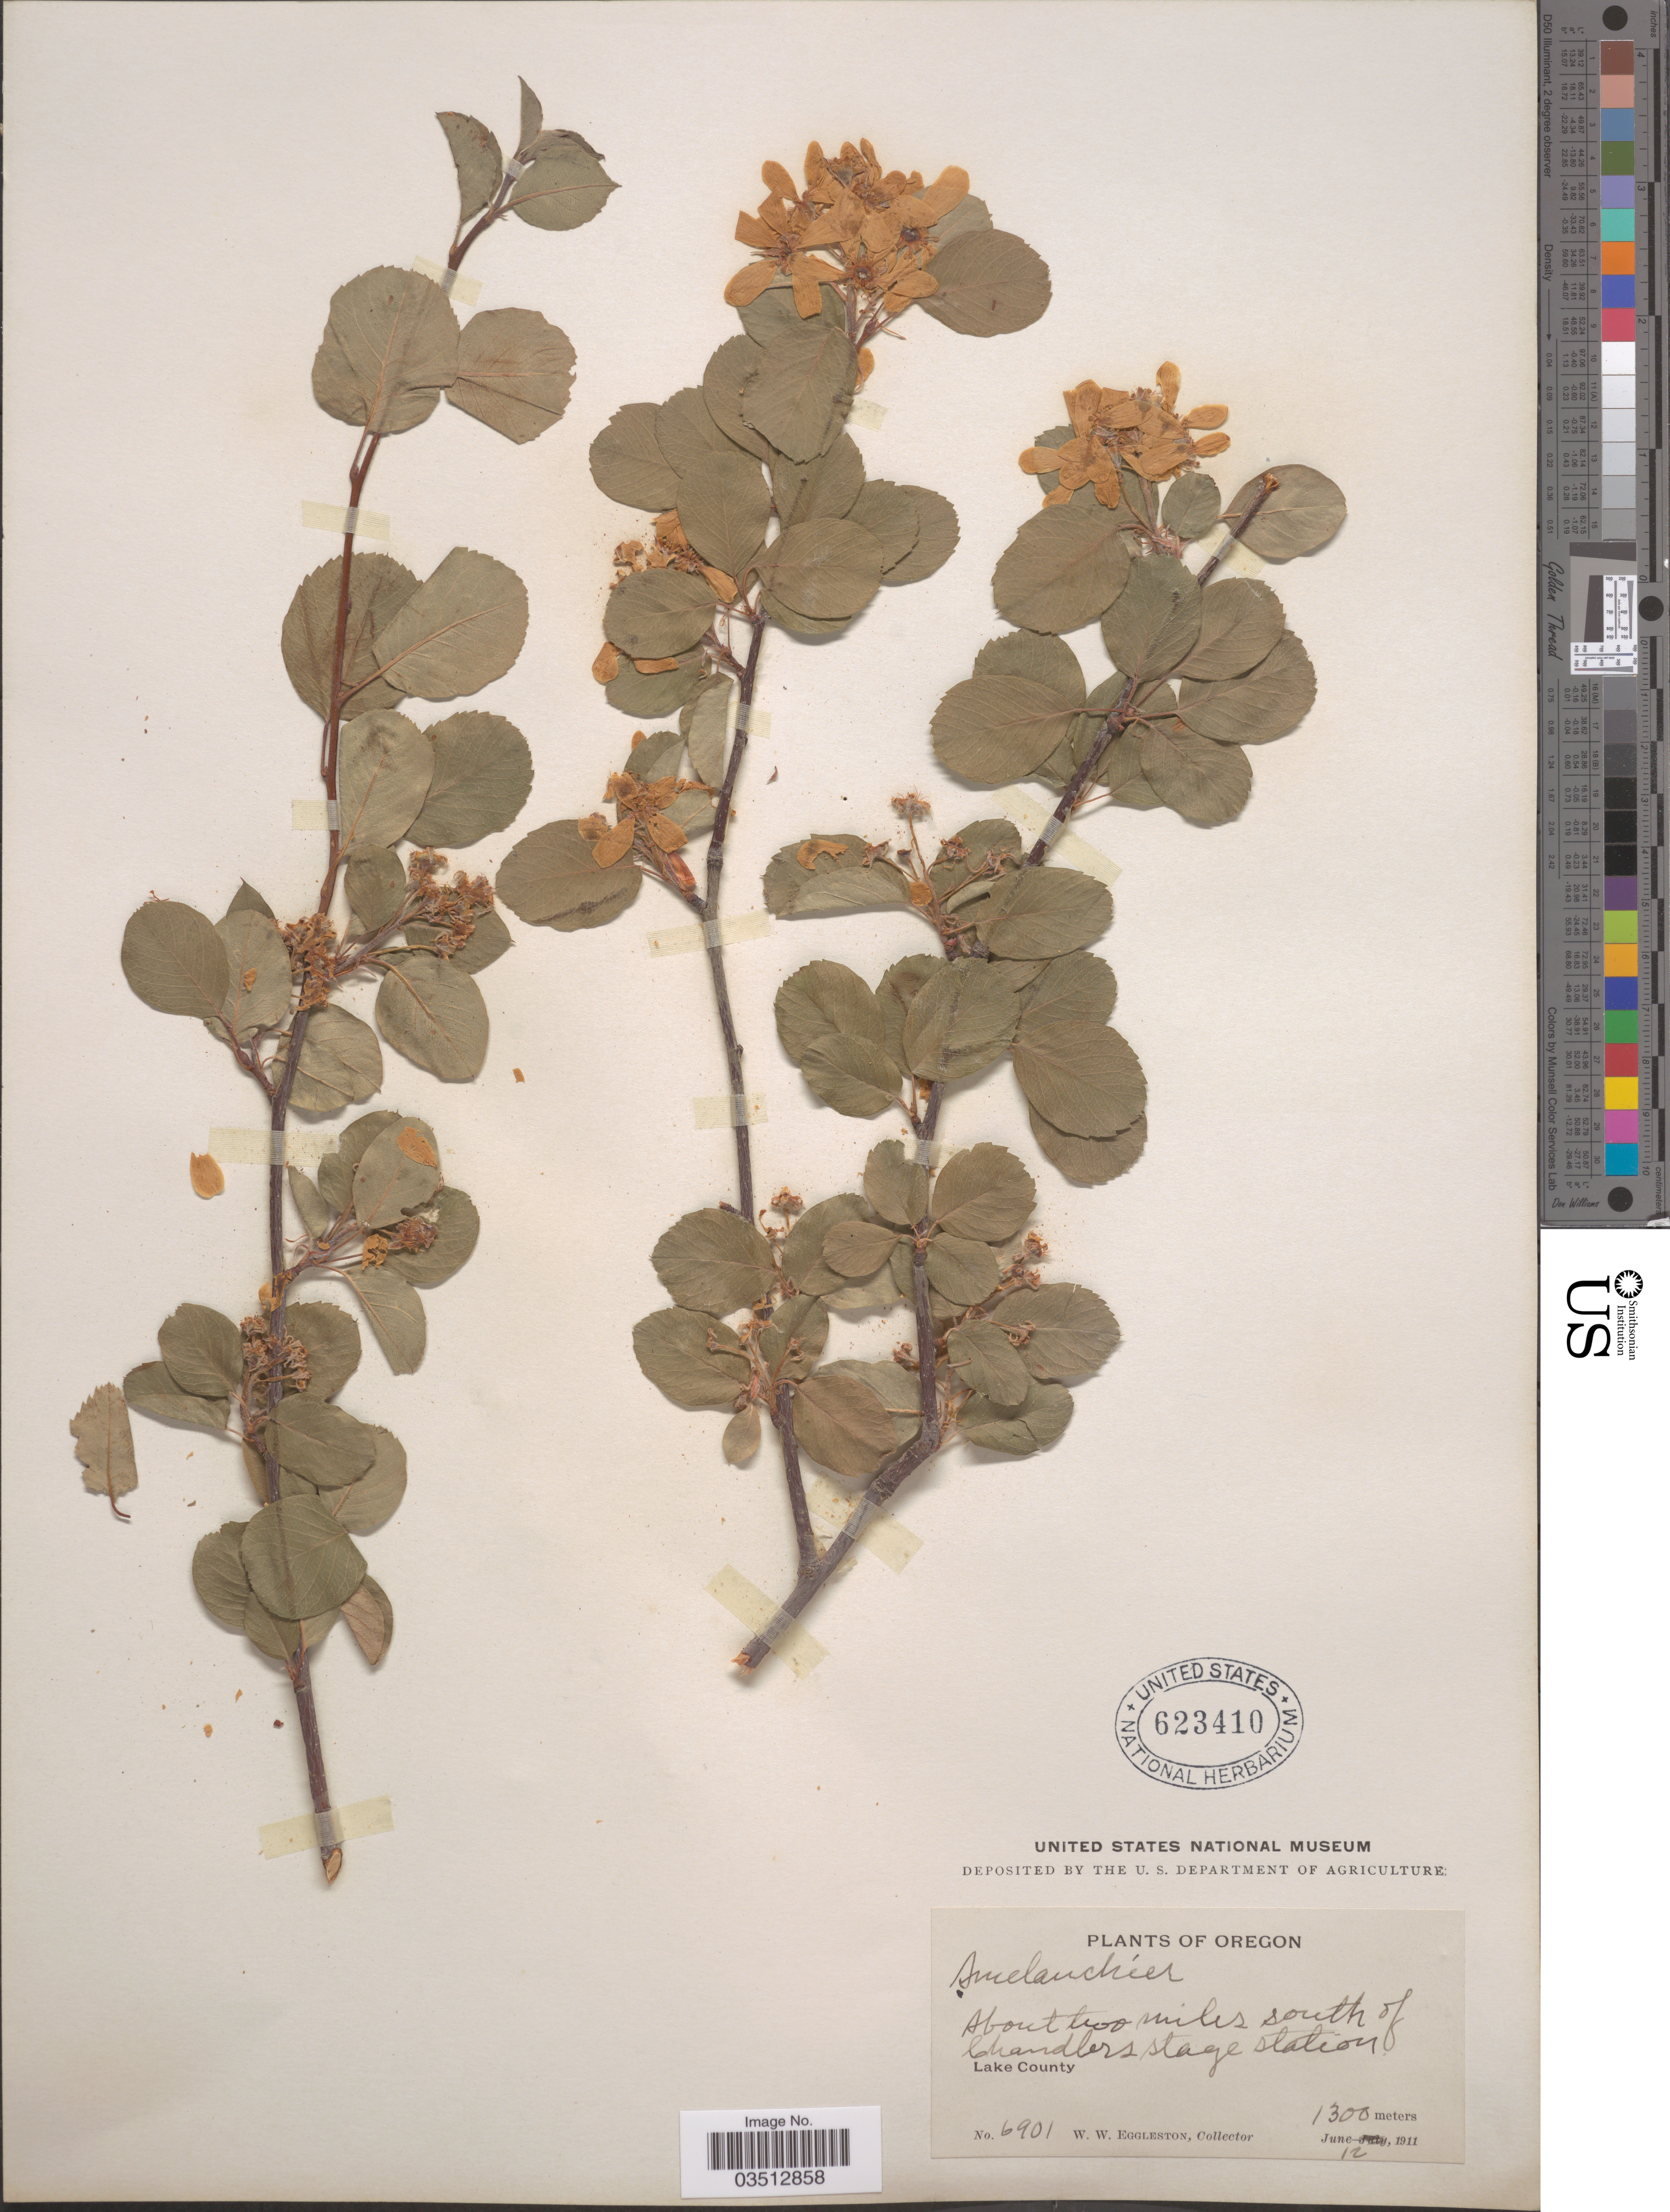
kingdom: Plantae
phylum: Tracheophyta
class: Magnoliopsida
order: Rosales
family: Rosaceae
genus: Amelanchier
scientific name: Amelanchier sp.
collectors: W. W. Eggleston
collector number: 6901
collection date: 1911-06-12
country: United States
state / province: Oregon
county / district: Lake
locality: About two miles south of Chandlers stage station. Lake County.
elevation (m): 1300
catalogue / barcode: US 623410